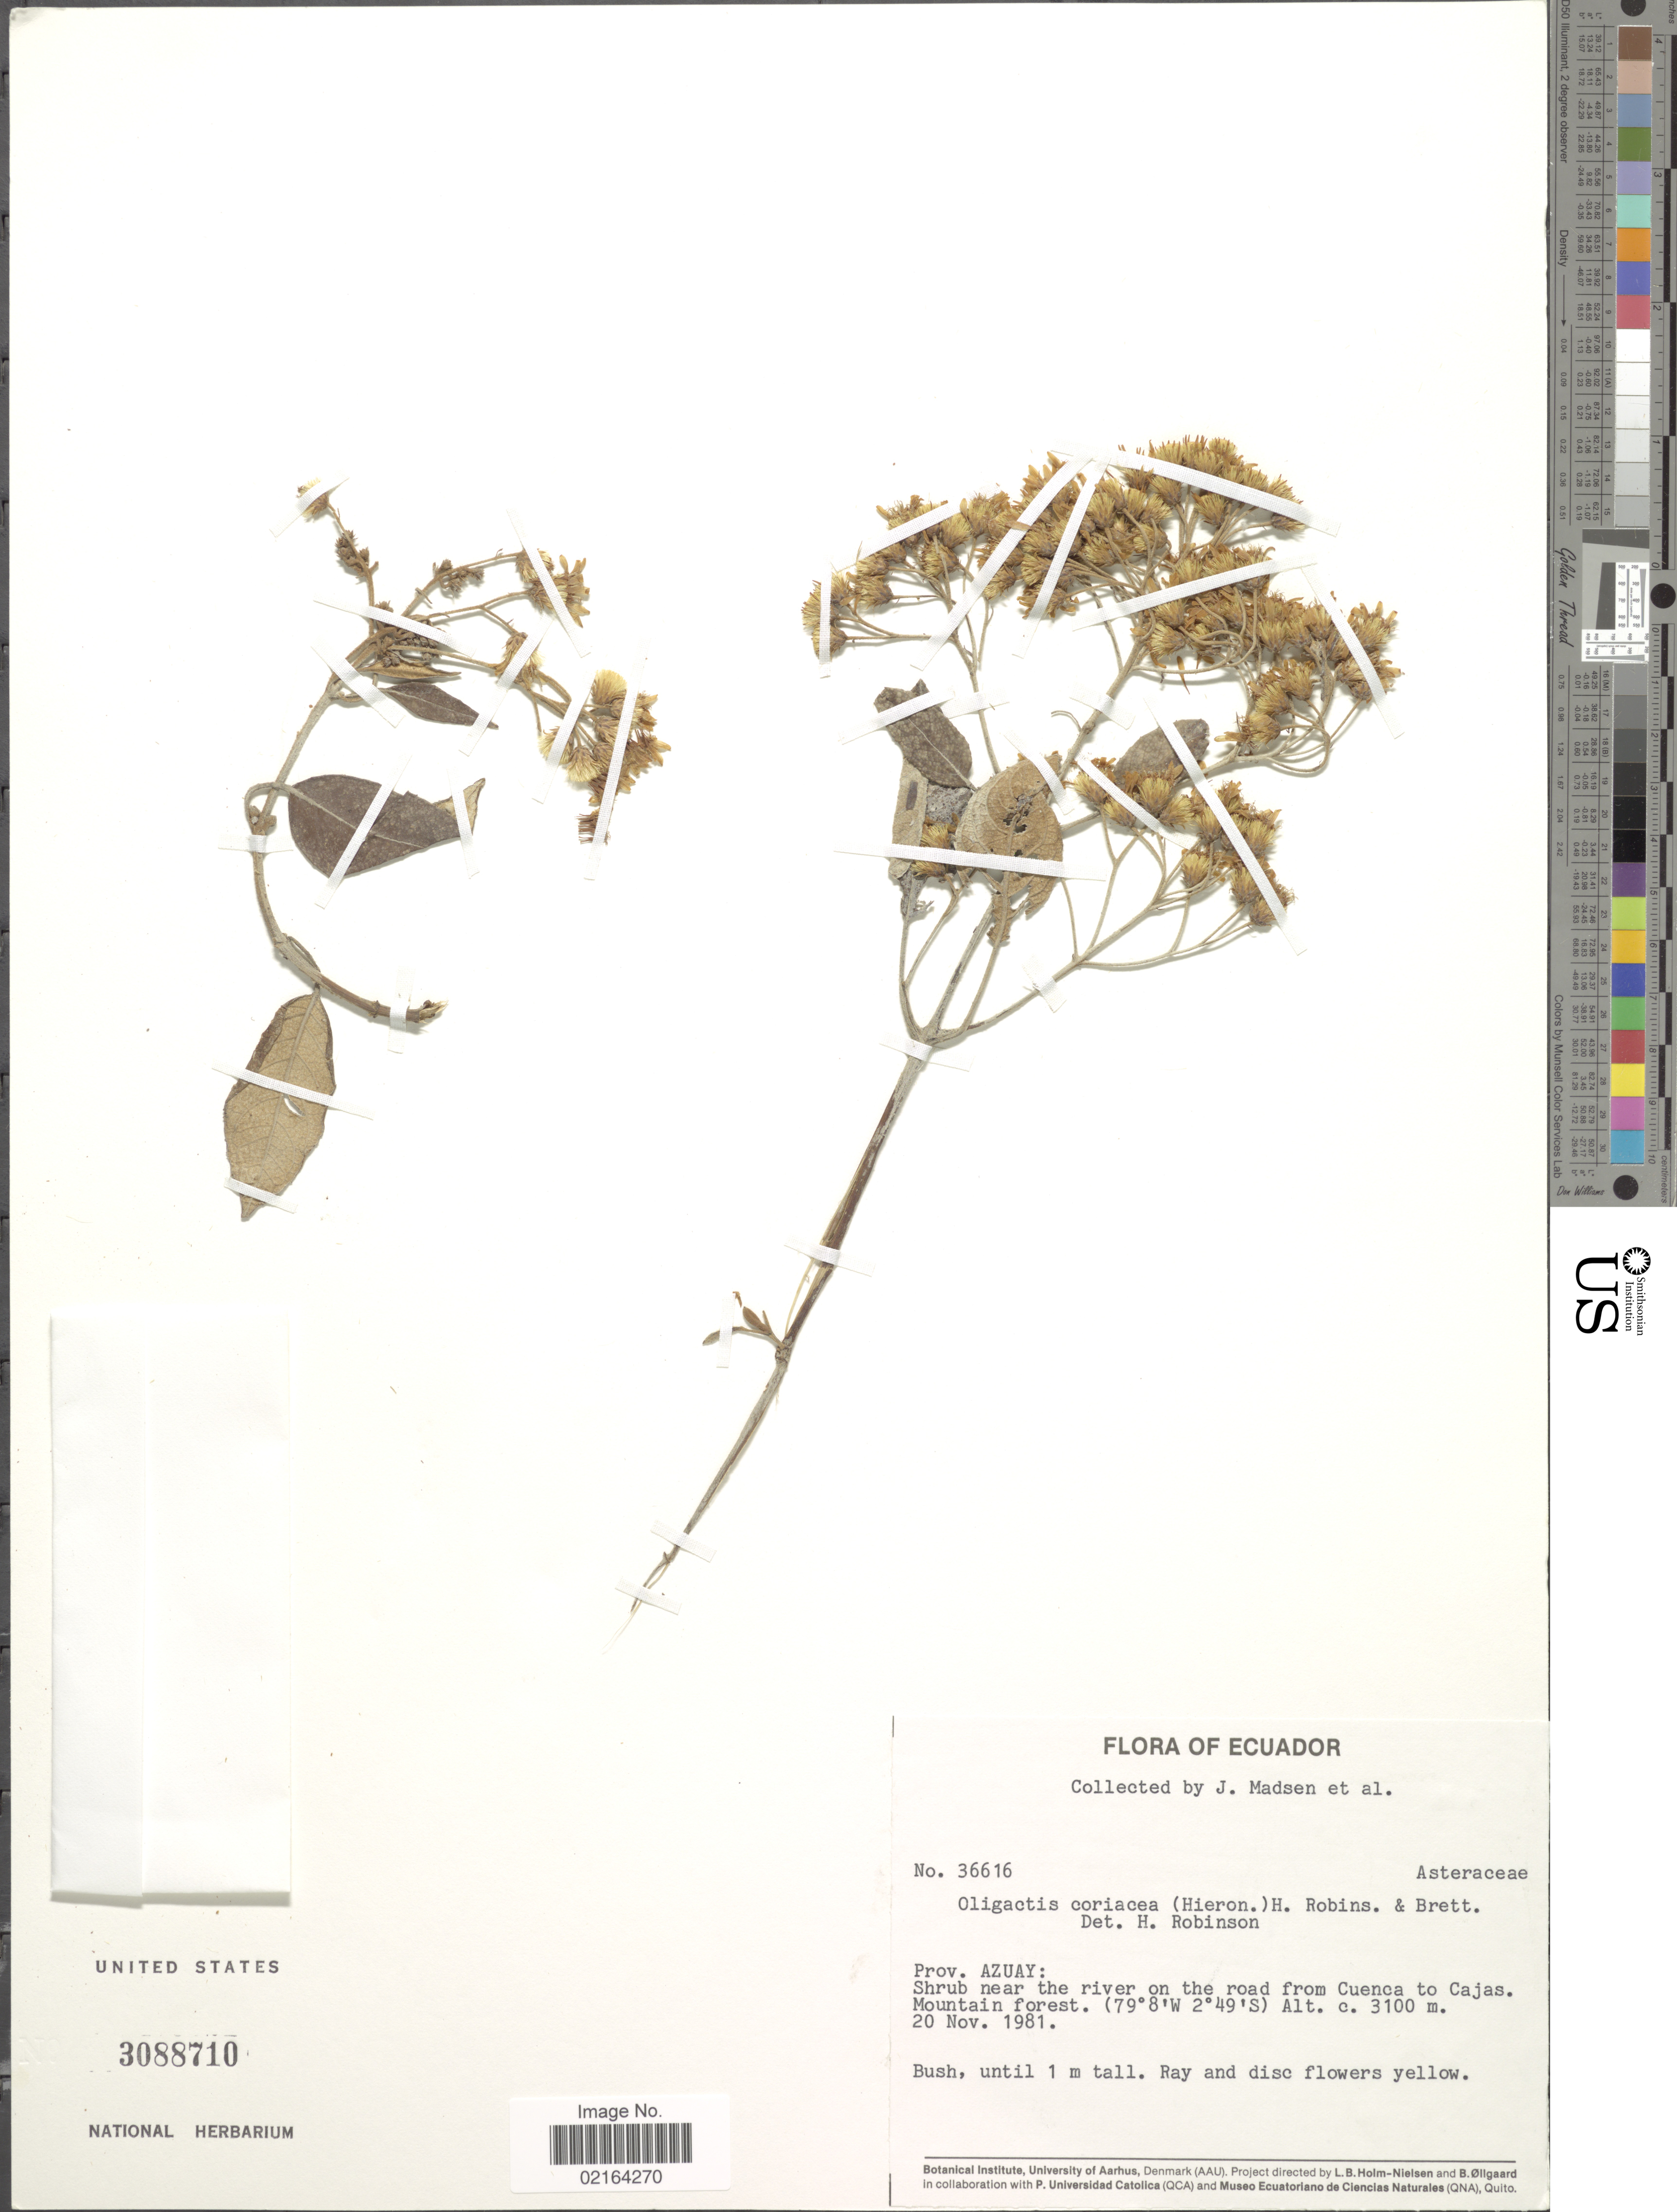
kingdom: Plantae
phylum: Tracheophyta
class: Magnoliopsida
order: Asterales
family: Asteraceae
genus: Sampera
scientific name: Sampera coriacea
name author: (Hieron.) V.A. Funk & H. Rob.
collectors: J. Madsen & et al.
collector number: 36616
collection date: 1981-11-20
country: Ecuador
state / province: Azuay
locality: Prov. Azuay: Shrub near the river on the road from Cuenca to Cajas, Montane Forest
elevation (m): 3100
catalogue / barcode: US 3088710